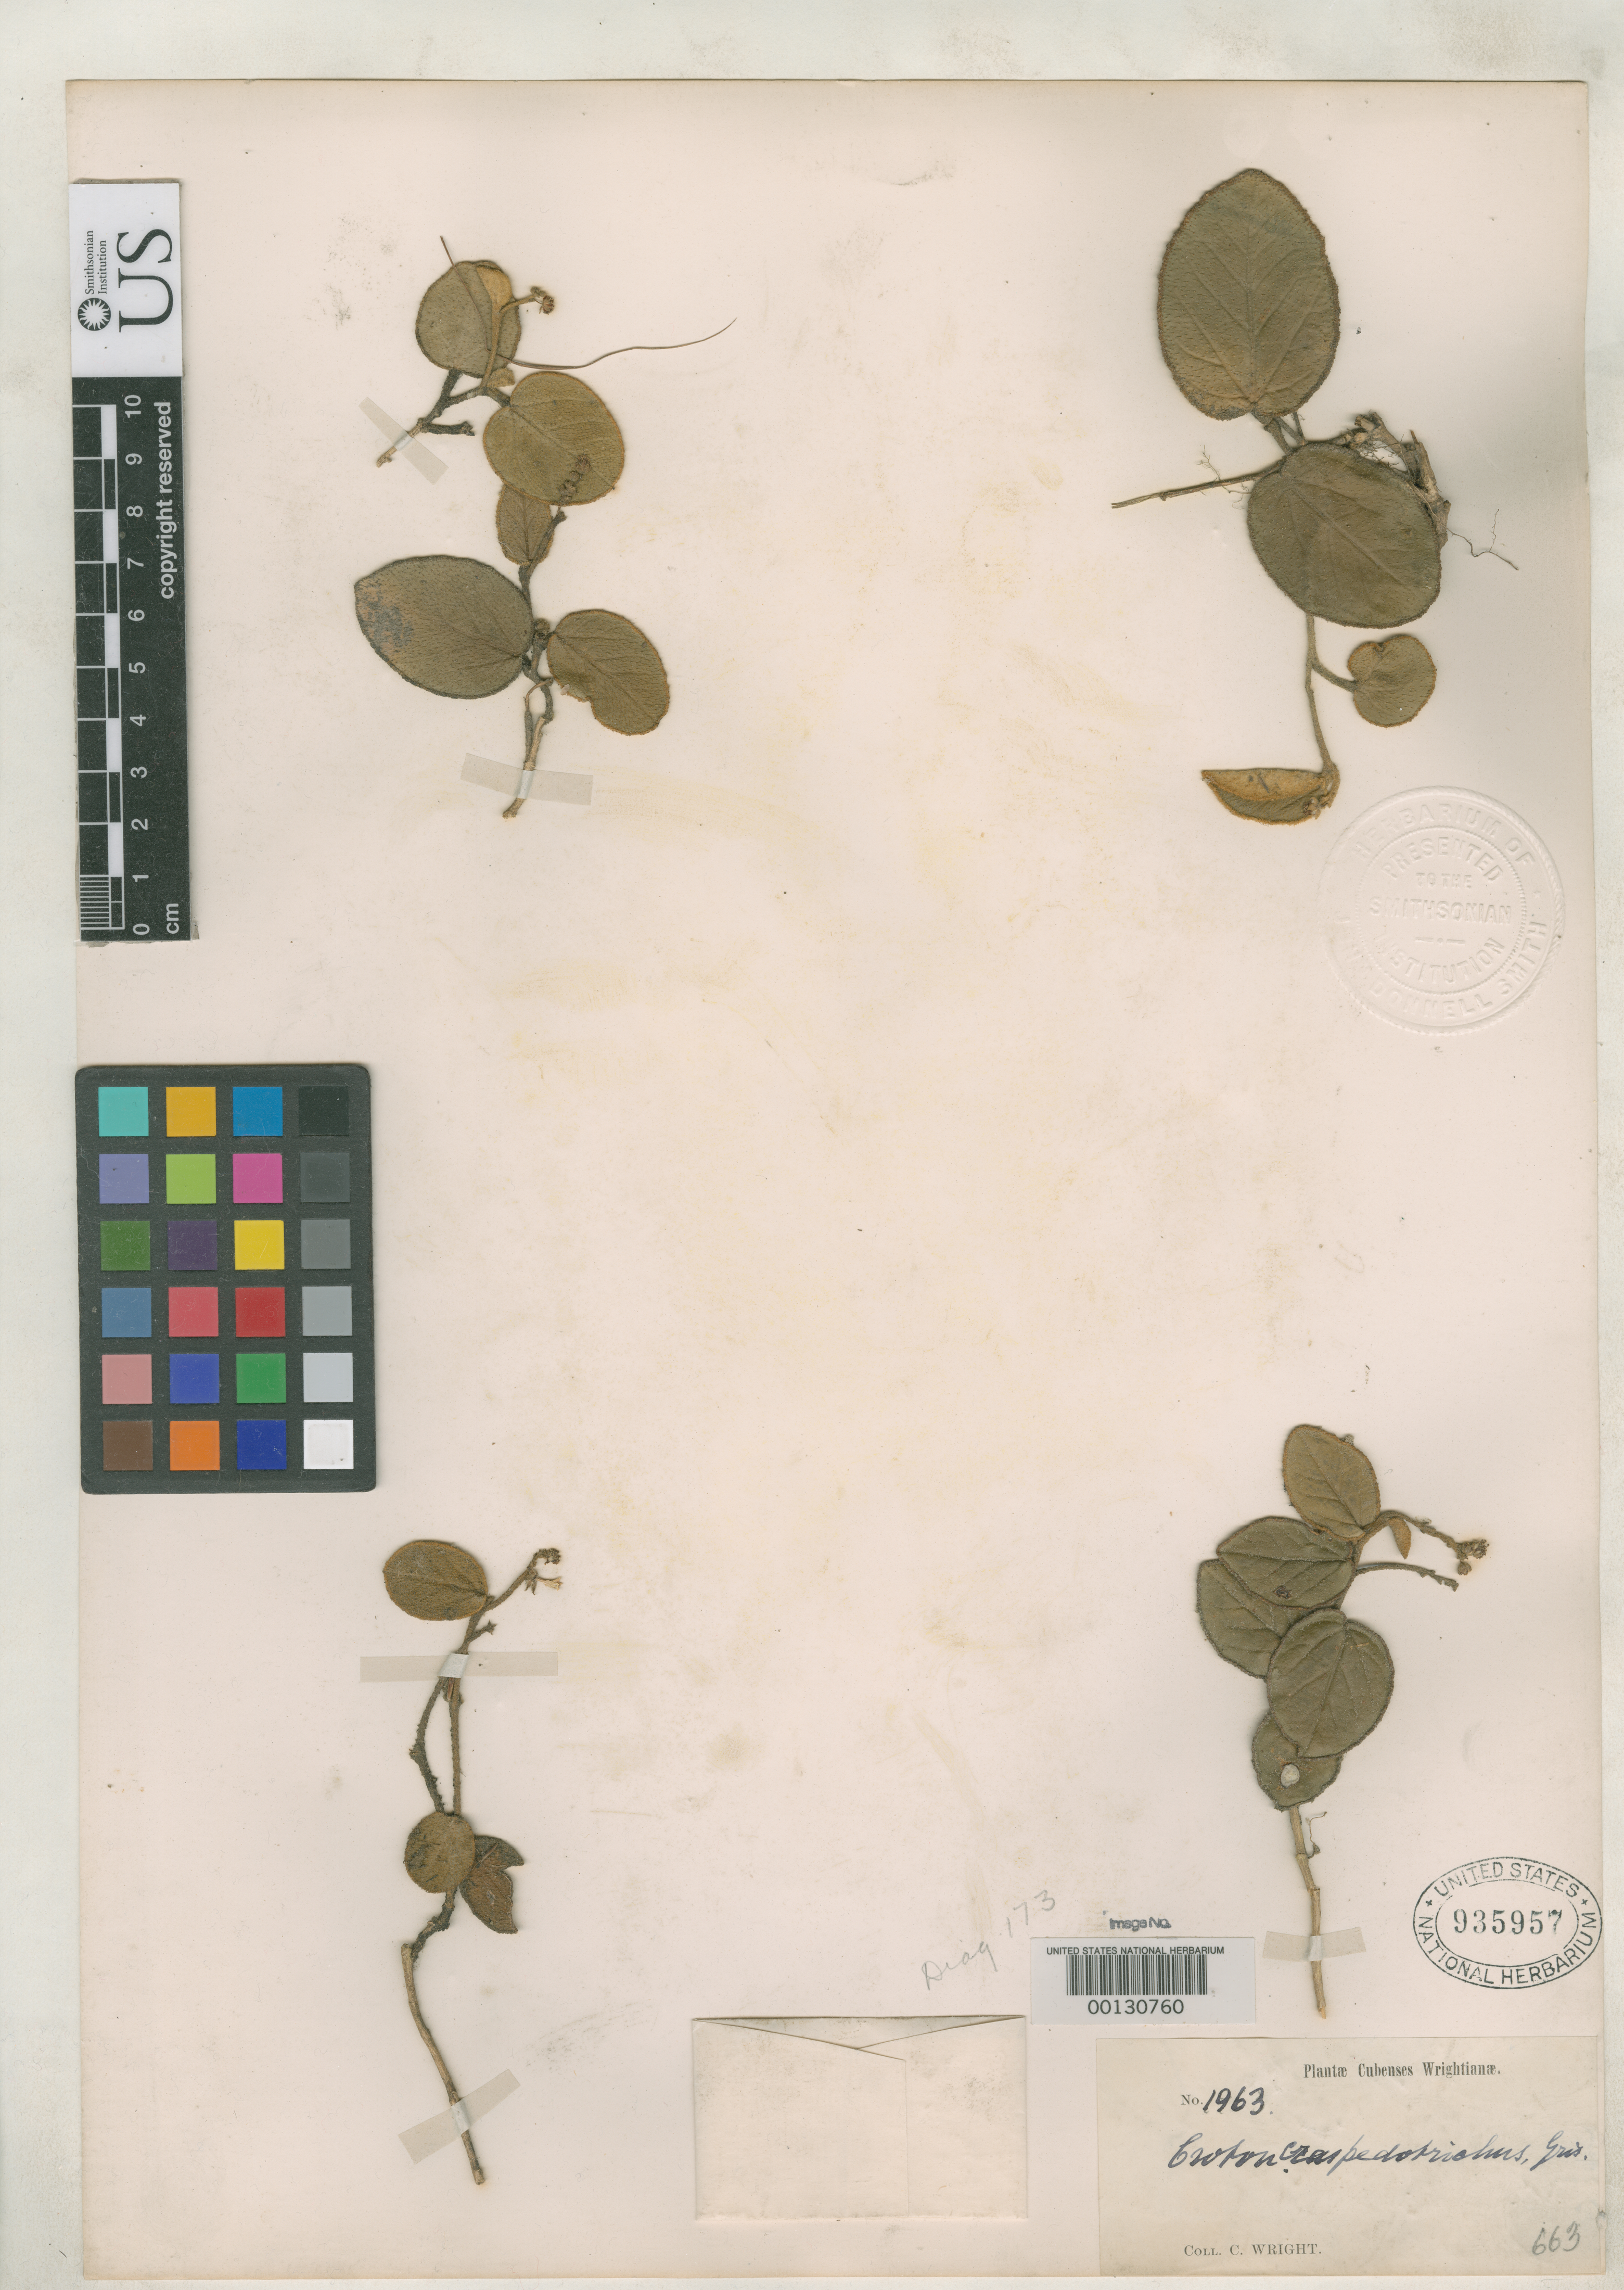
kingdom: Plantae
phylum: Tracheophyta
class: Magnoliopsida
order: Malpighiales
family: Euphorbiaceae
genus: Croton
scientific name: Croton craspedotrichus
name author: Griseb.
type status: Type Collection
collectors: C. Wright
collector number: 63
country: Cuba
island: Greater Antilles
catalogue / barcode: US 935957